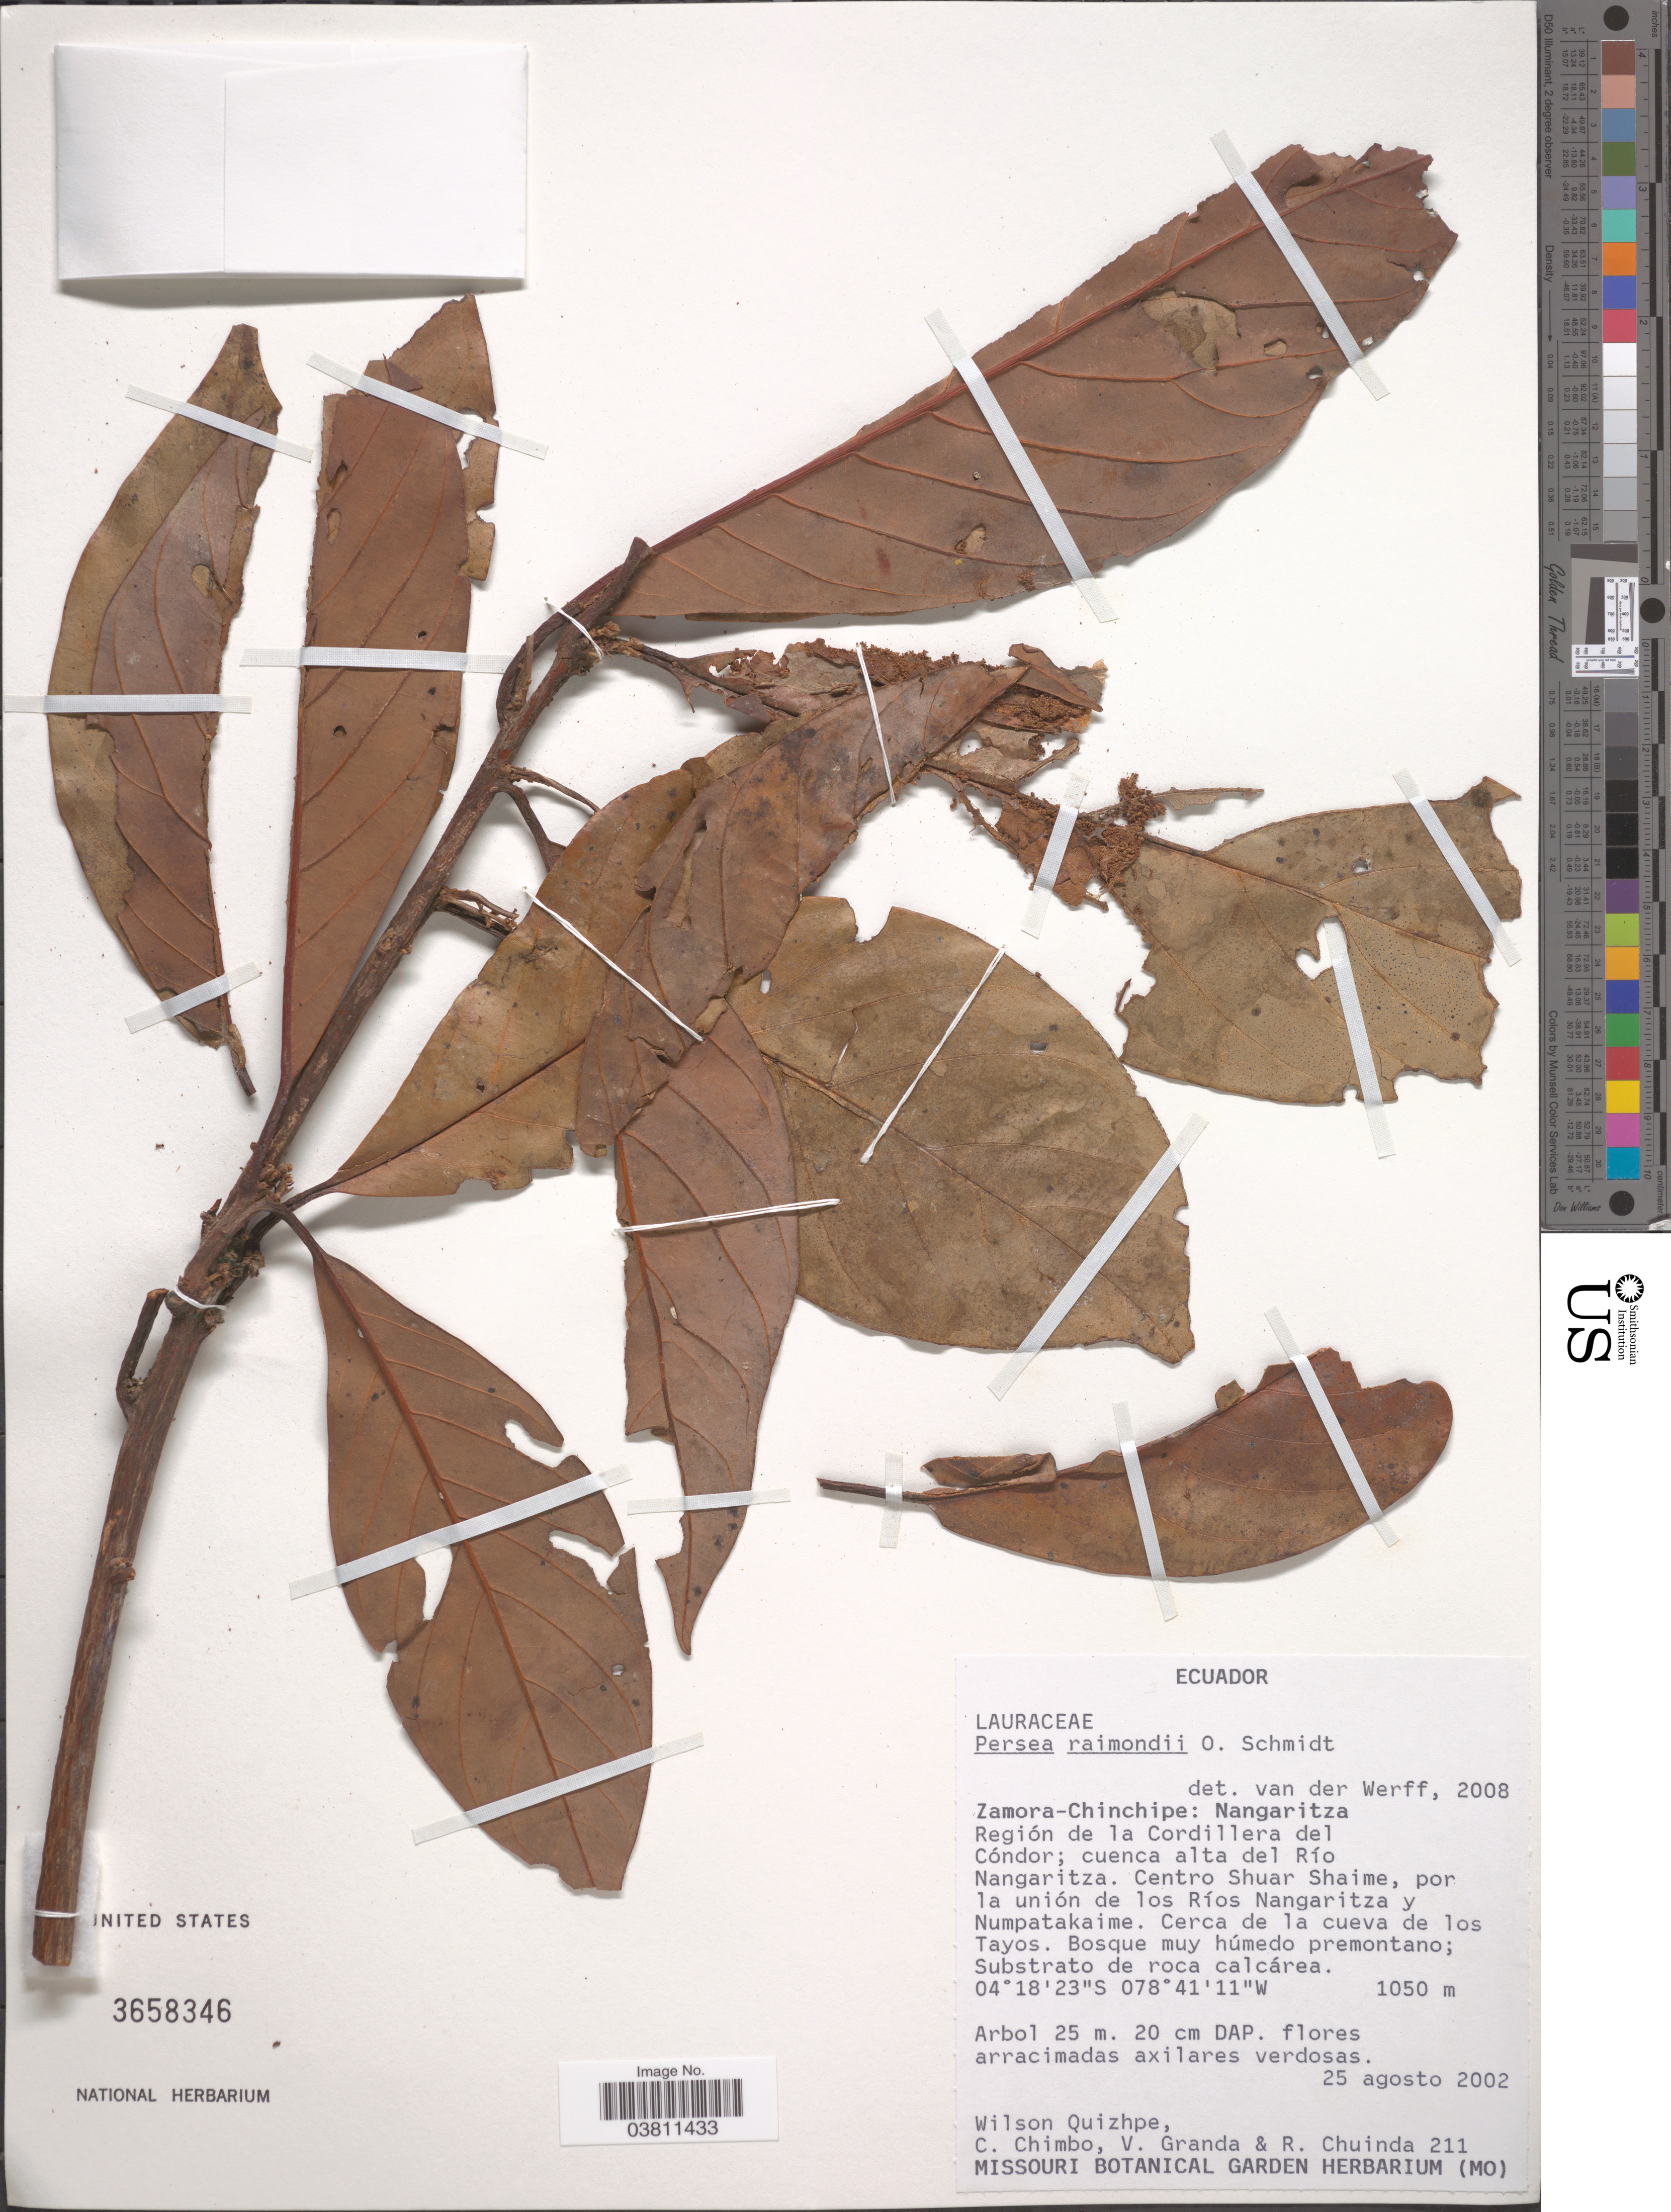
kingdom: Plantae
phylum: Tracheophyta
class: Magnoliopsida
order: Laurales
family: Lauraceae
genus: Persea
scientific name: Persea raimondii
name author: O.C. Schmidt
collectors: W. Quizhpe, C. Chimbo, V. Granda & R. Chuinda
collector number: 211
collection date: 2002-08-25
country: Ecuador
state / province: Zamora-Chinchipe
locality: Nangaritza. Región de la Cordillera del Cóndor; cuenca alta del Río Nangaritza. Centro Shuar Shaime, por la unión de los Ríos Nangaritza y Numpatakaime. Cerca de la cueva de los Tayos.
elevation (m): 1050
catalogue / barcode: US 3658346